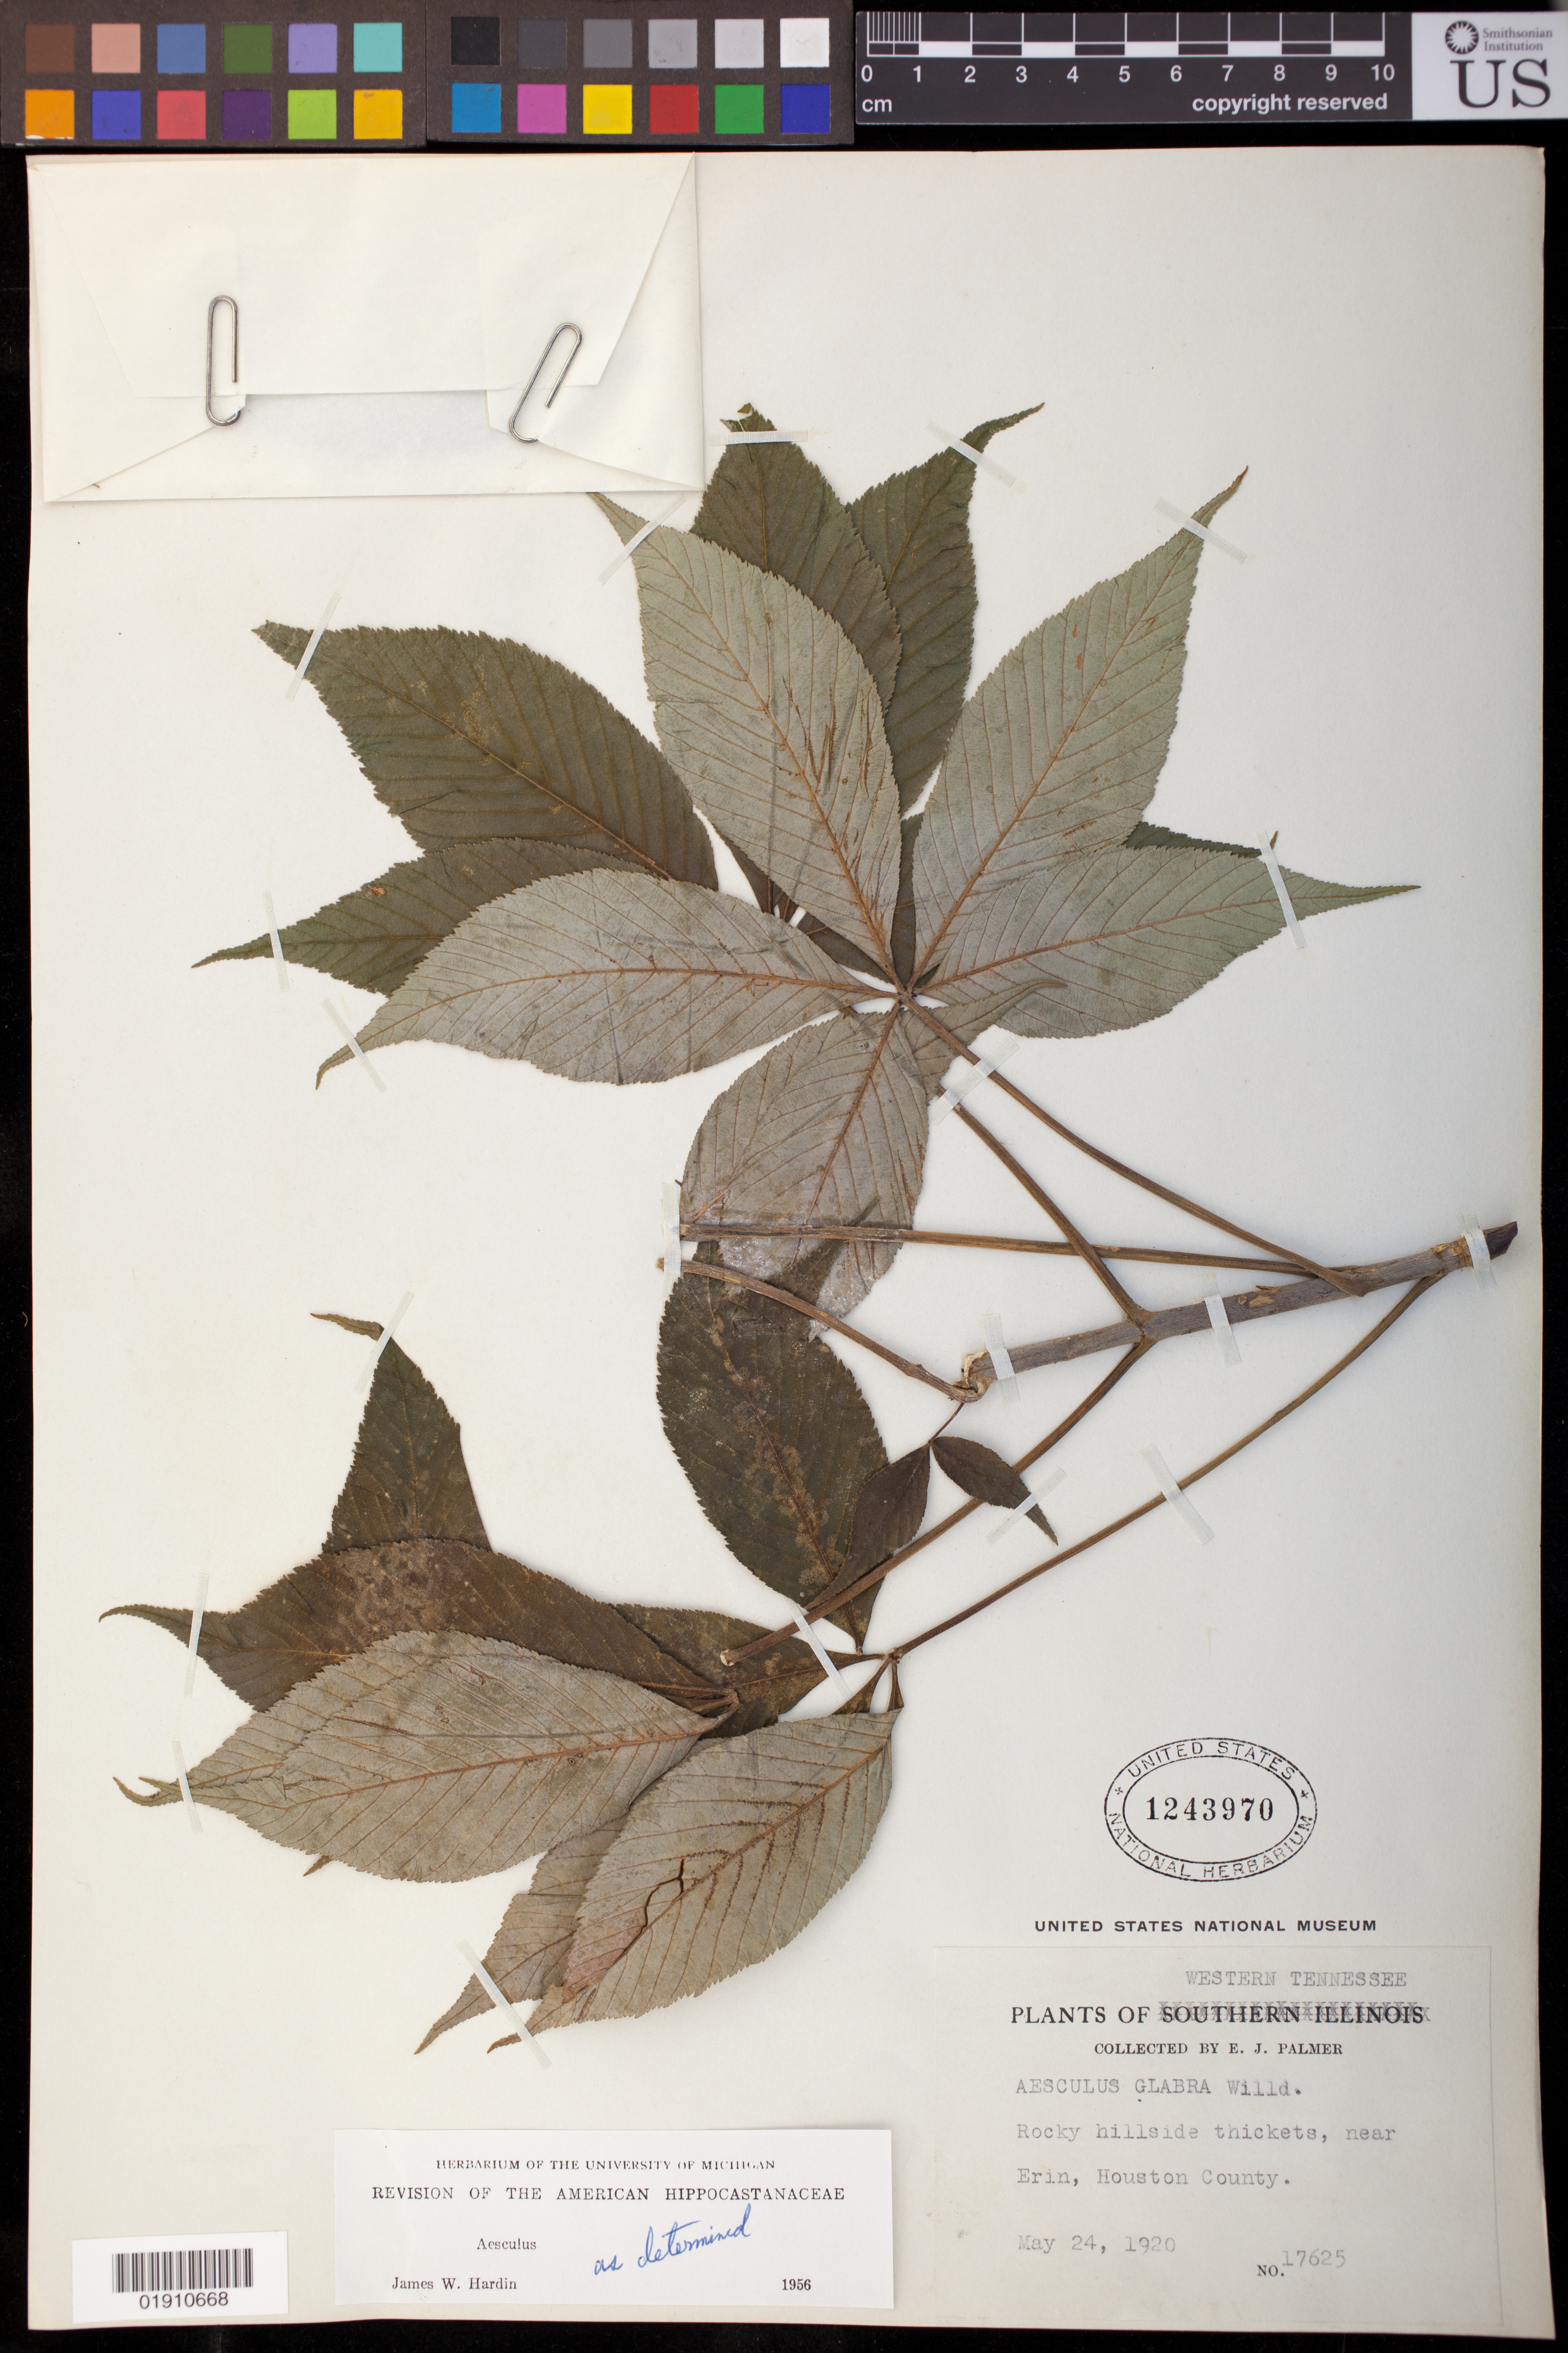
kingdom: Plantae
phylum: Tracheophyta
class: Magnoliopsida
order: Sapindales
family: Sapindaceae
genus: Aesculus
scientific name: Aesculus glabra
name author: Willd.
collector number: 17625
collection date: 1920-05-24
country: United States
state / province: Tennessee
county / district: Houston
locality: Erin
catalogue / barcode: US 1243970